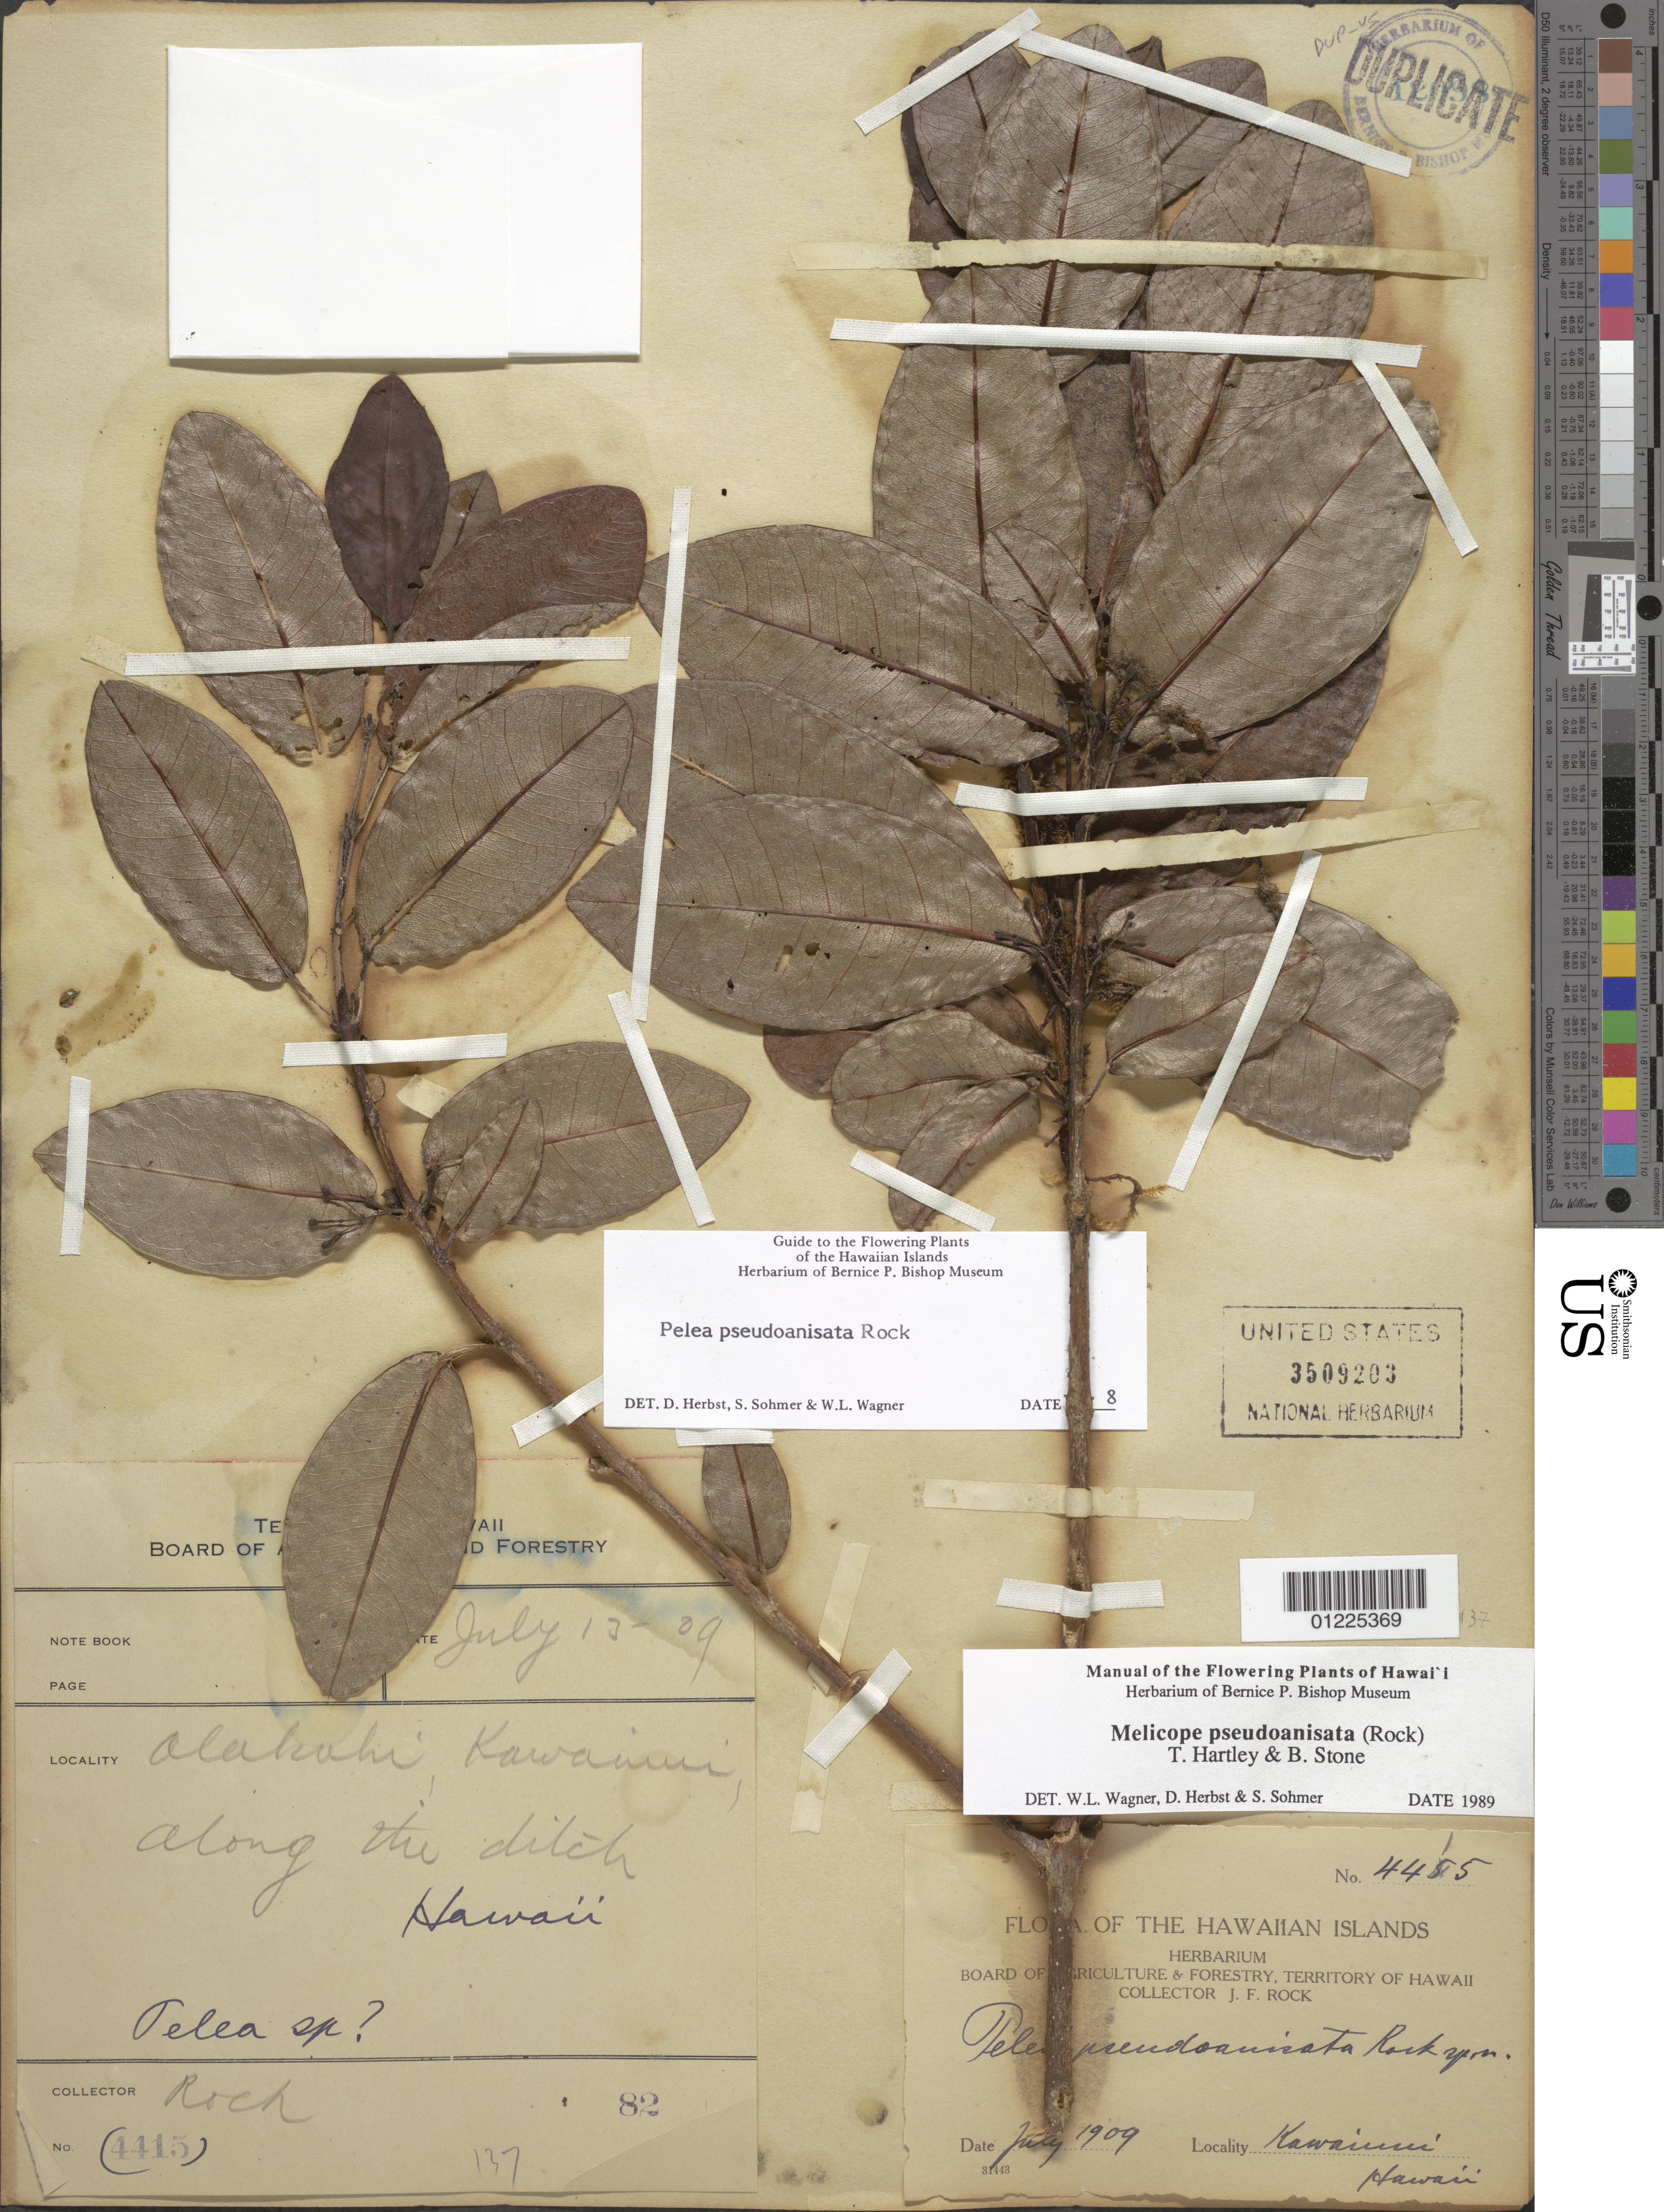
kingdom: Plantae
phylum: Tracheophyta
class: Magnoliopsida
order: Sapindales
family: Rutaceae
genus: Melicope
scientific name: Melicope pseudoanisata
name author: (Rock) T.G. Hartley & B.C. Stone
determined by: Herbst, D. R.; Sohmer, S. H.; Wagner, W. L.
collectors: J. F. Rock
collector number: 4415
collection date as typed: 13 Jul 1909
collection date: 1909-07-13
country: United States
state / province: Hawaii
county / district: Hawaii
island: Hawaii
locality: Kawainui, Alakahi, along the ditch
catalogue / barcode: US 3509203